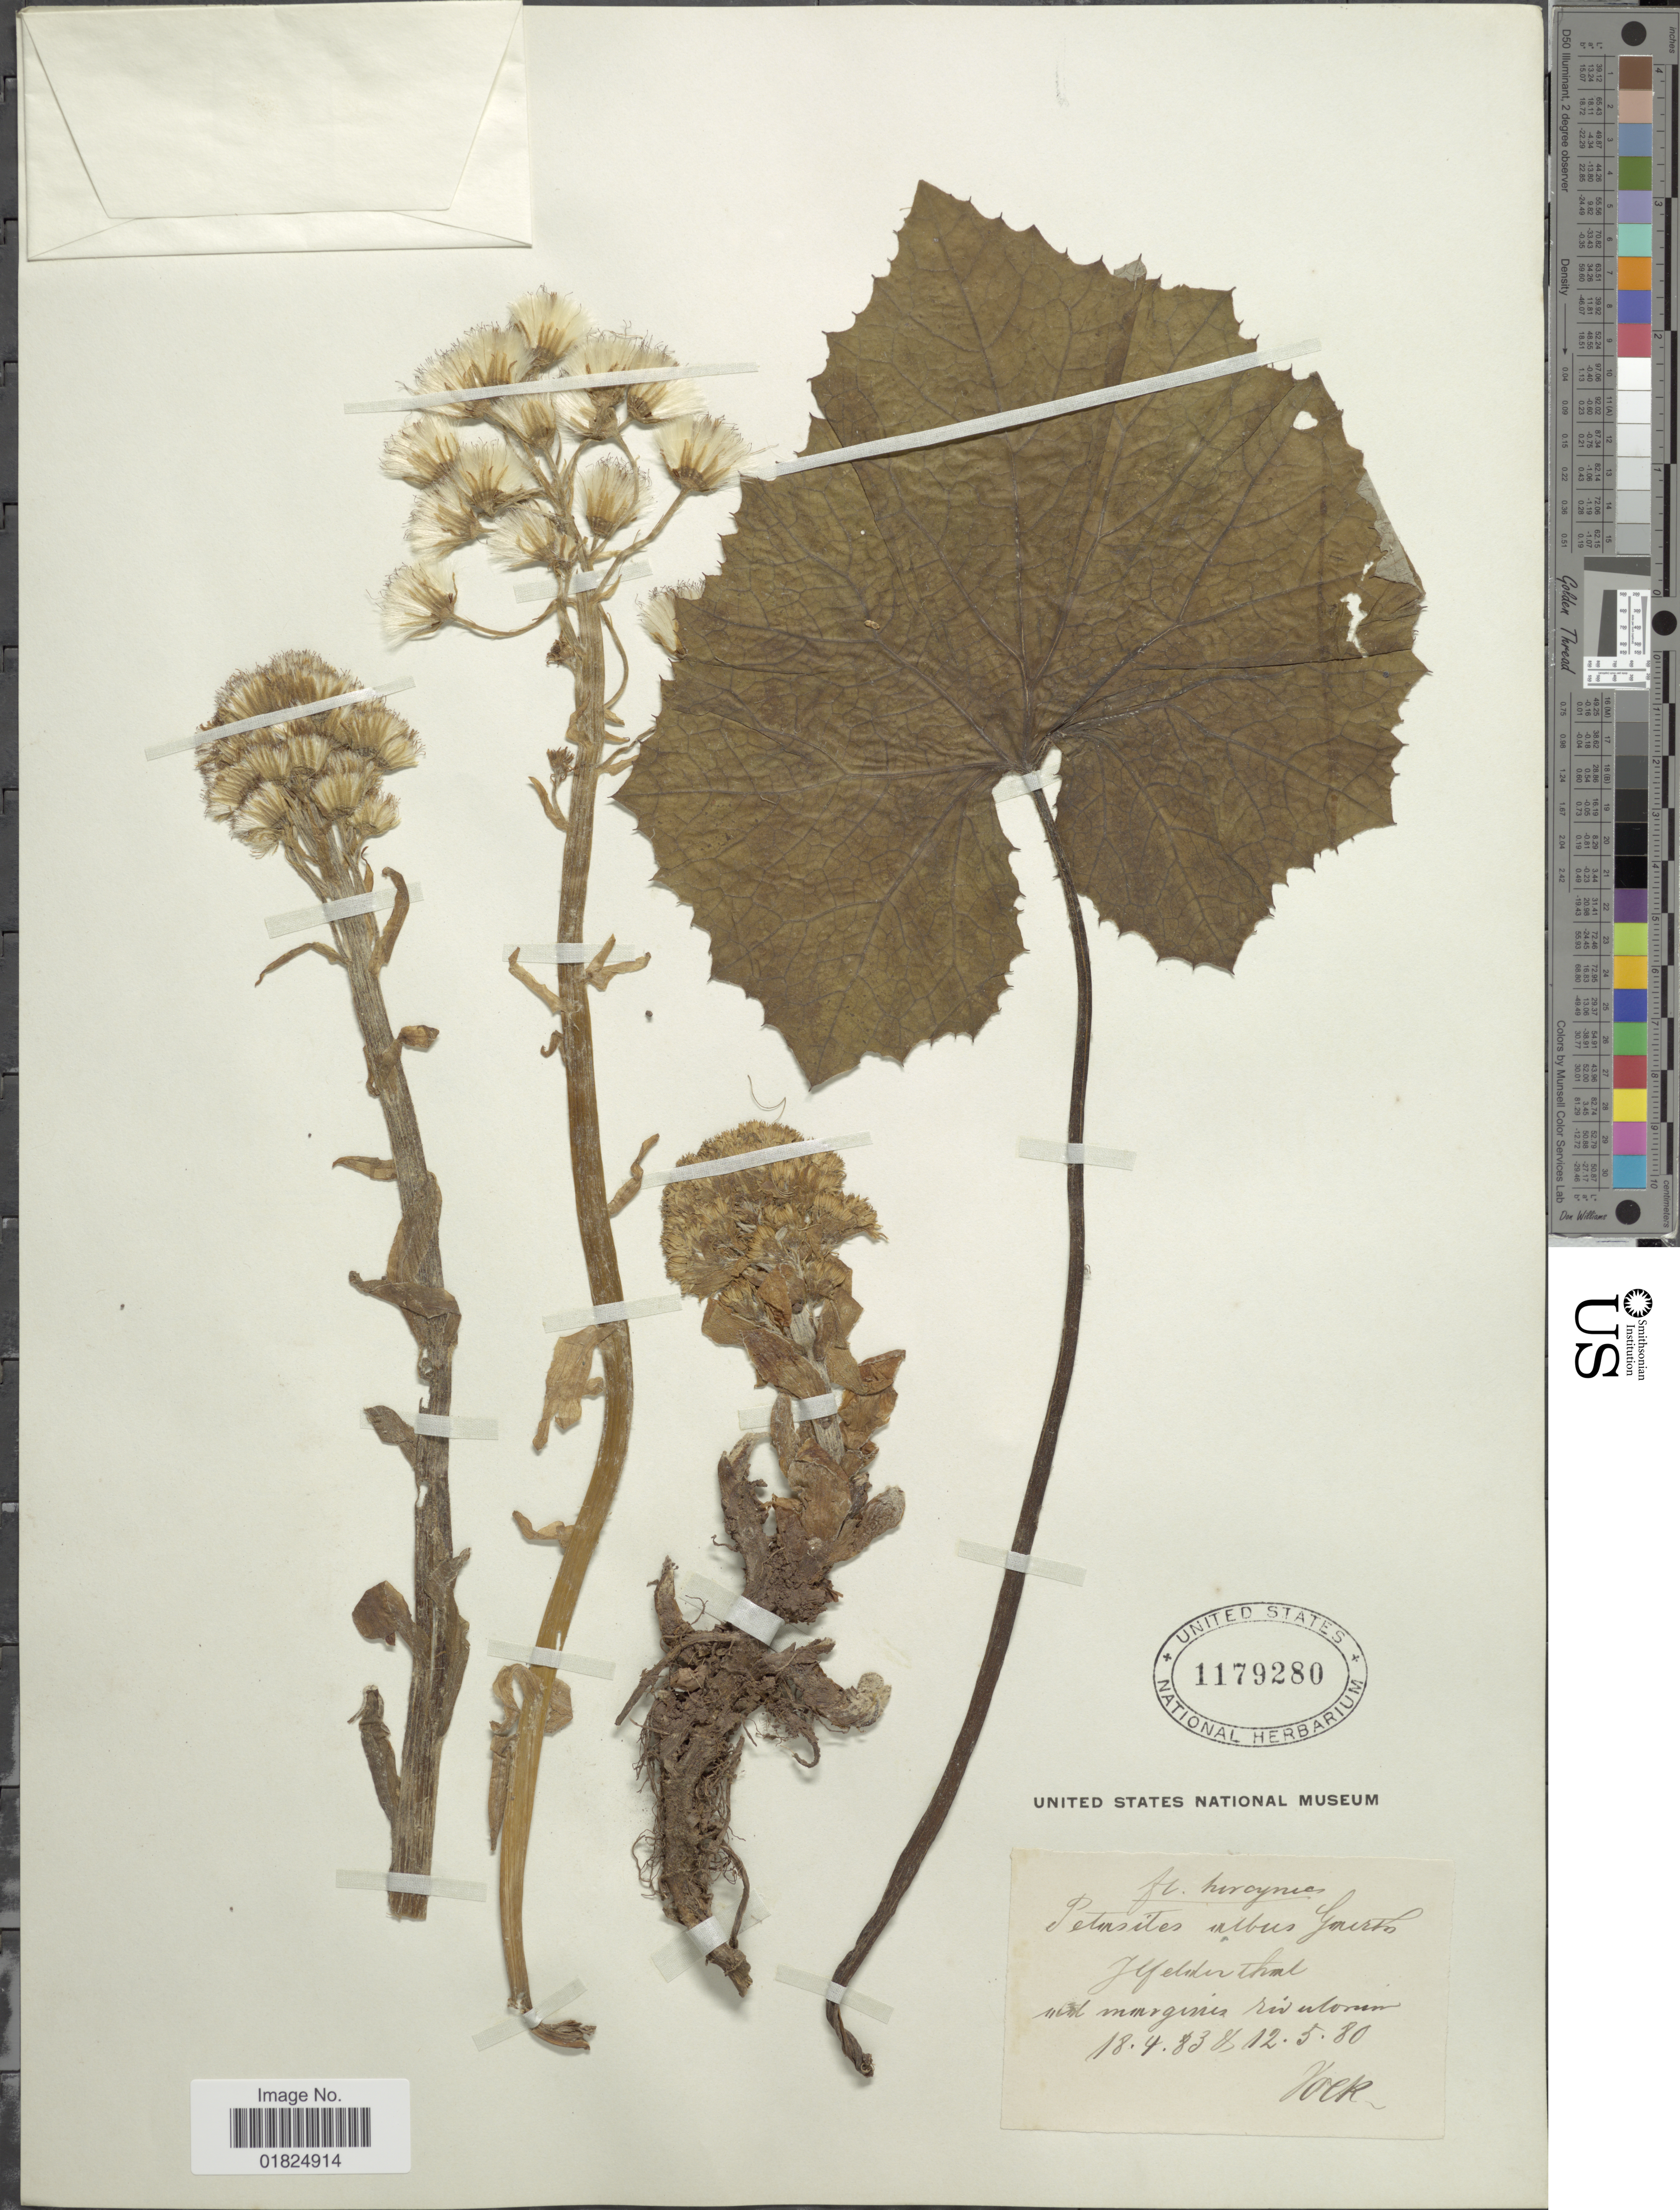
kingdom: Plantae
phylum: Tracheophyta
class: Magnoliopsida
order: Asterales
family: Asteraceae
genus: Petasites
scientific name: Petasites albus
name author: (L.) Gaertn.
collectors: Vock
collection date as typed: Transcribed d/m/y: 12/5/80 to 18/4/83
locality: Hiraynic. Ilfeldbrerthal [interpreted]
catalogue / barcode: US 1179280